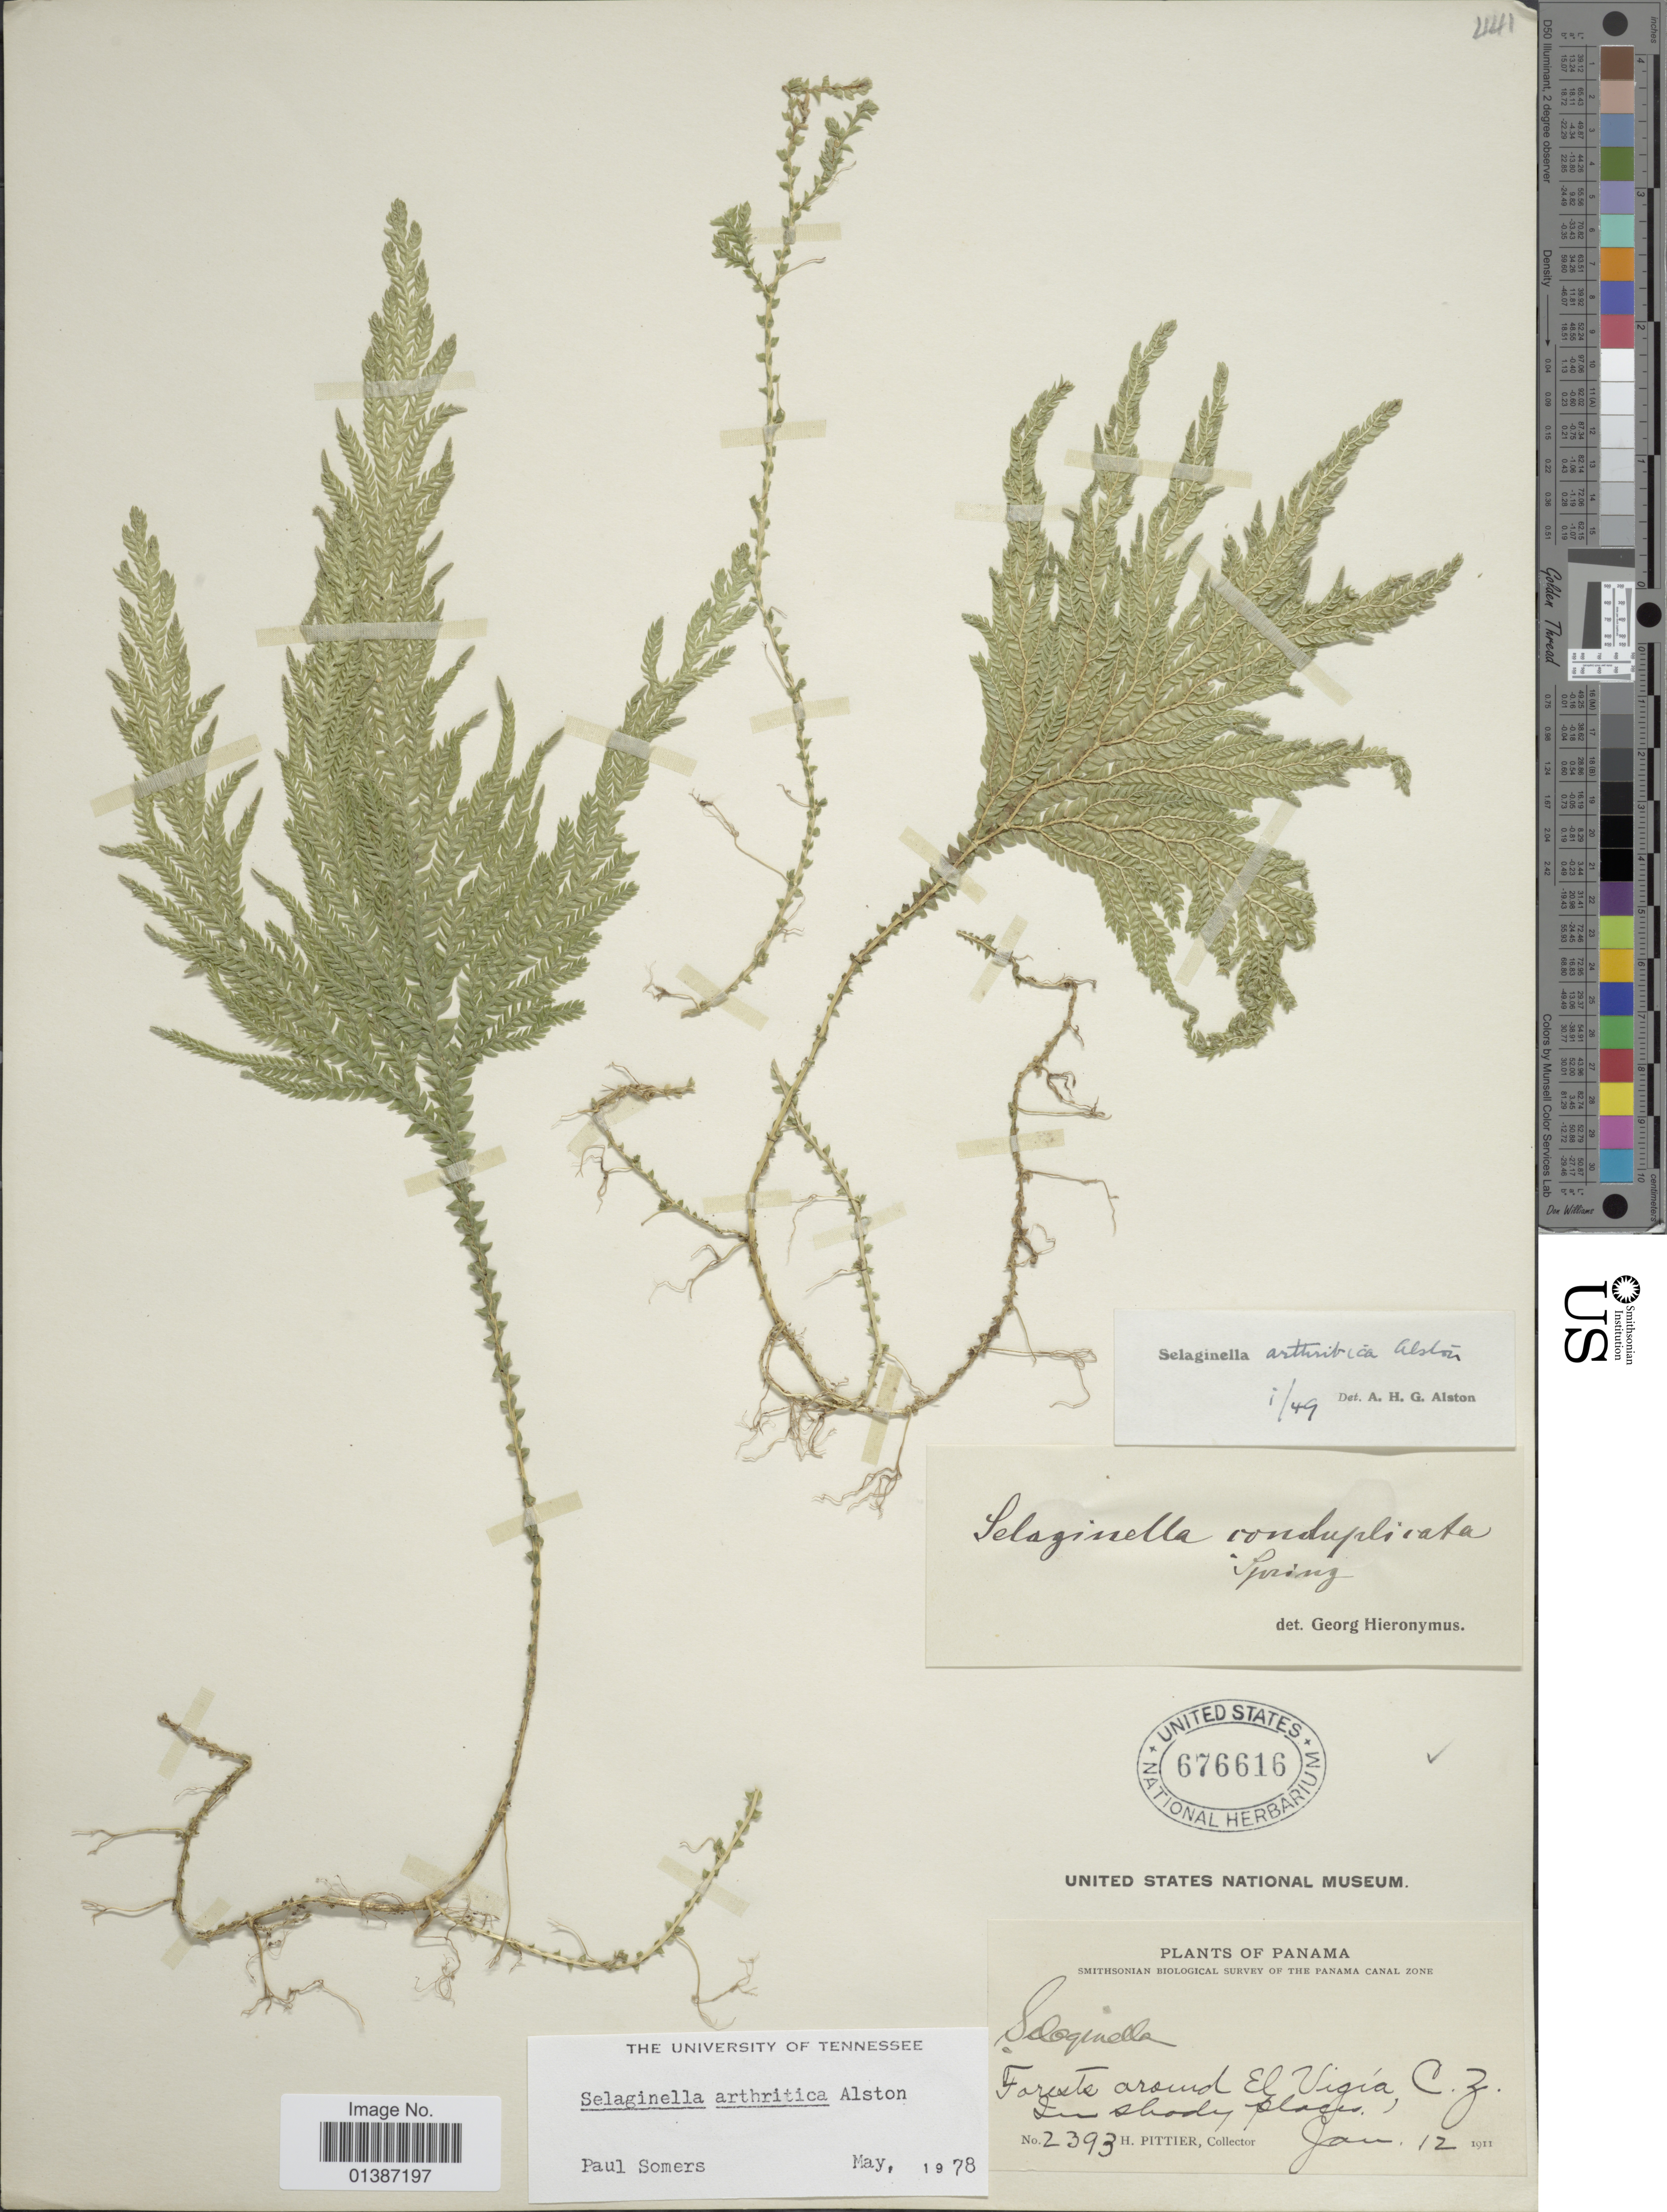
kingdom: Plantae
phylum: Tracheophyta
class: Lycopodiopsida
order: Selaginellales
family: Selaginellaceae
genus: Selaginella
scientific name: Selaginella arthritica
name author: Alston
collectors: H. F. Pittier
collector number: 2393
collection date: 1911-01-12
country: Panama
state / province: Panamá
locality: Forests around El Vigía, C.Z.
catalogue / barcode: US 676616